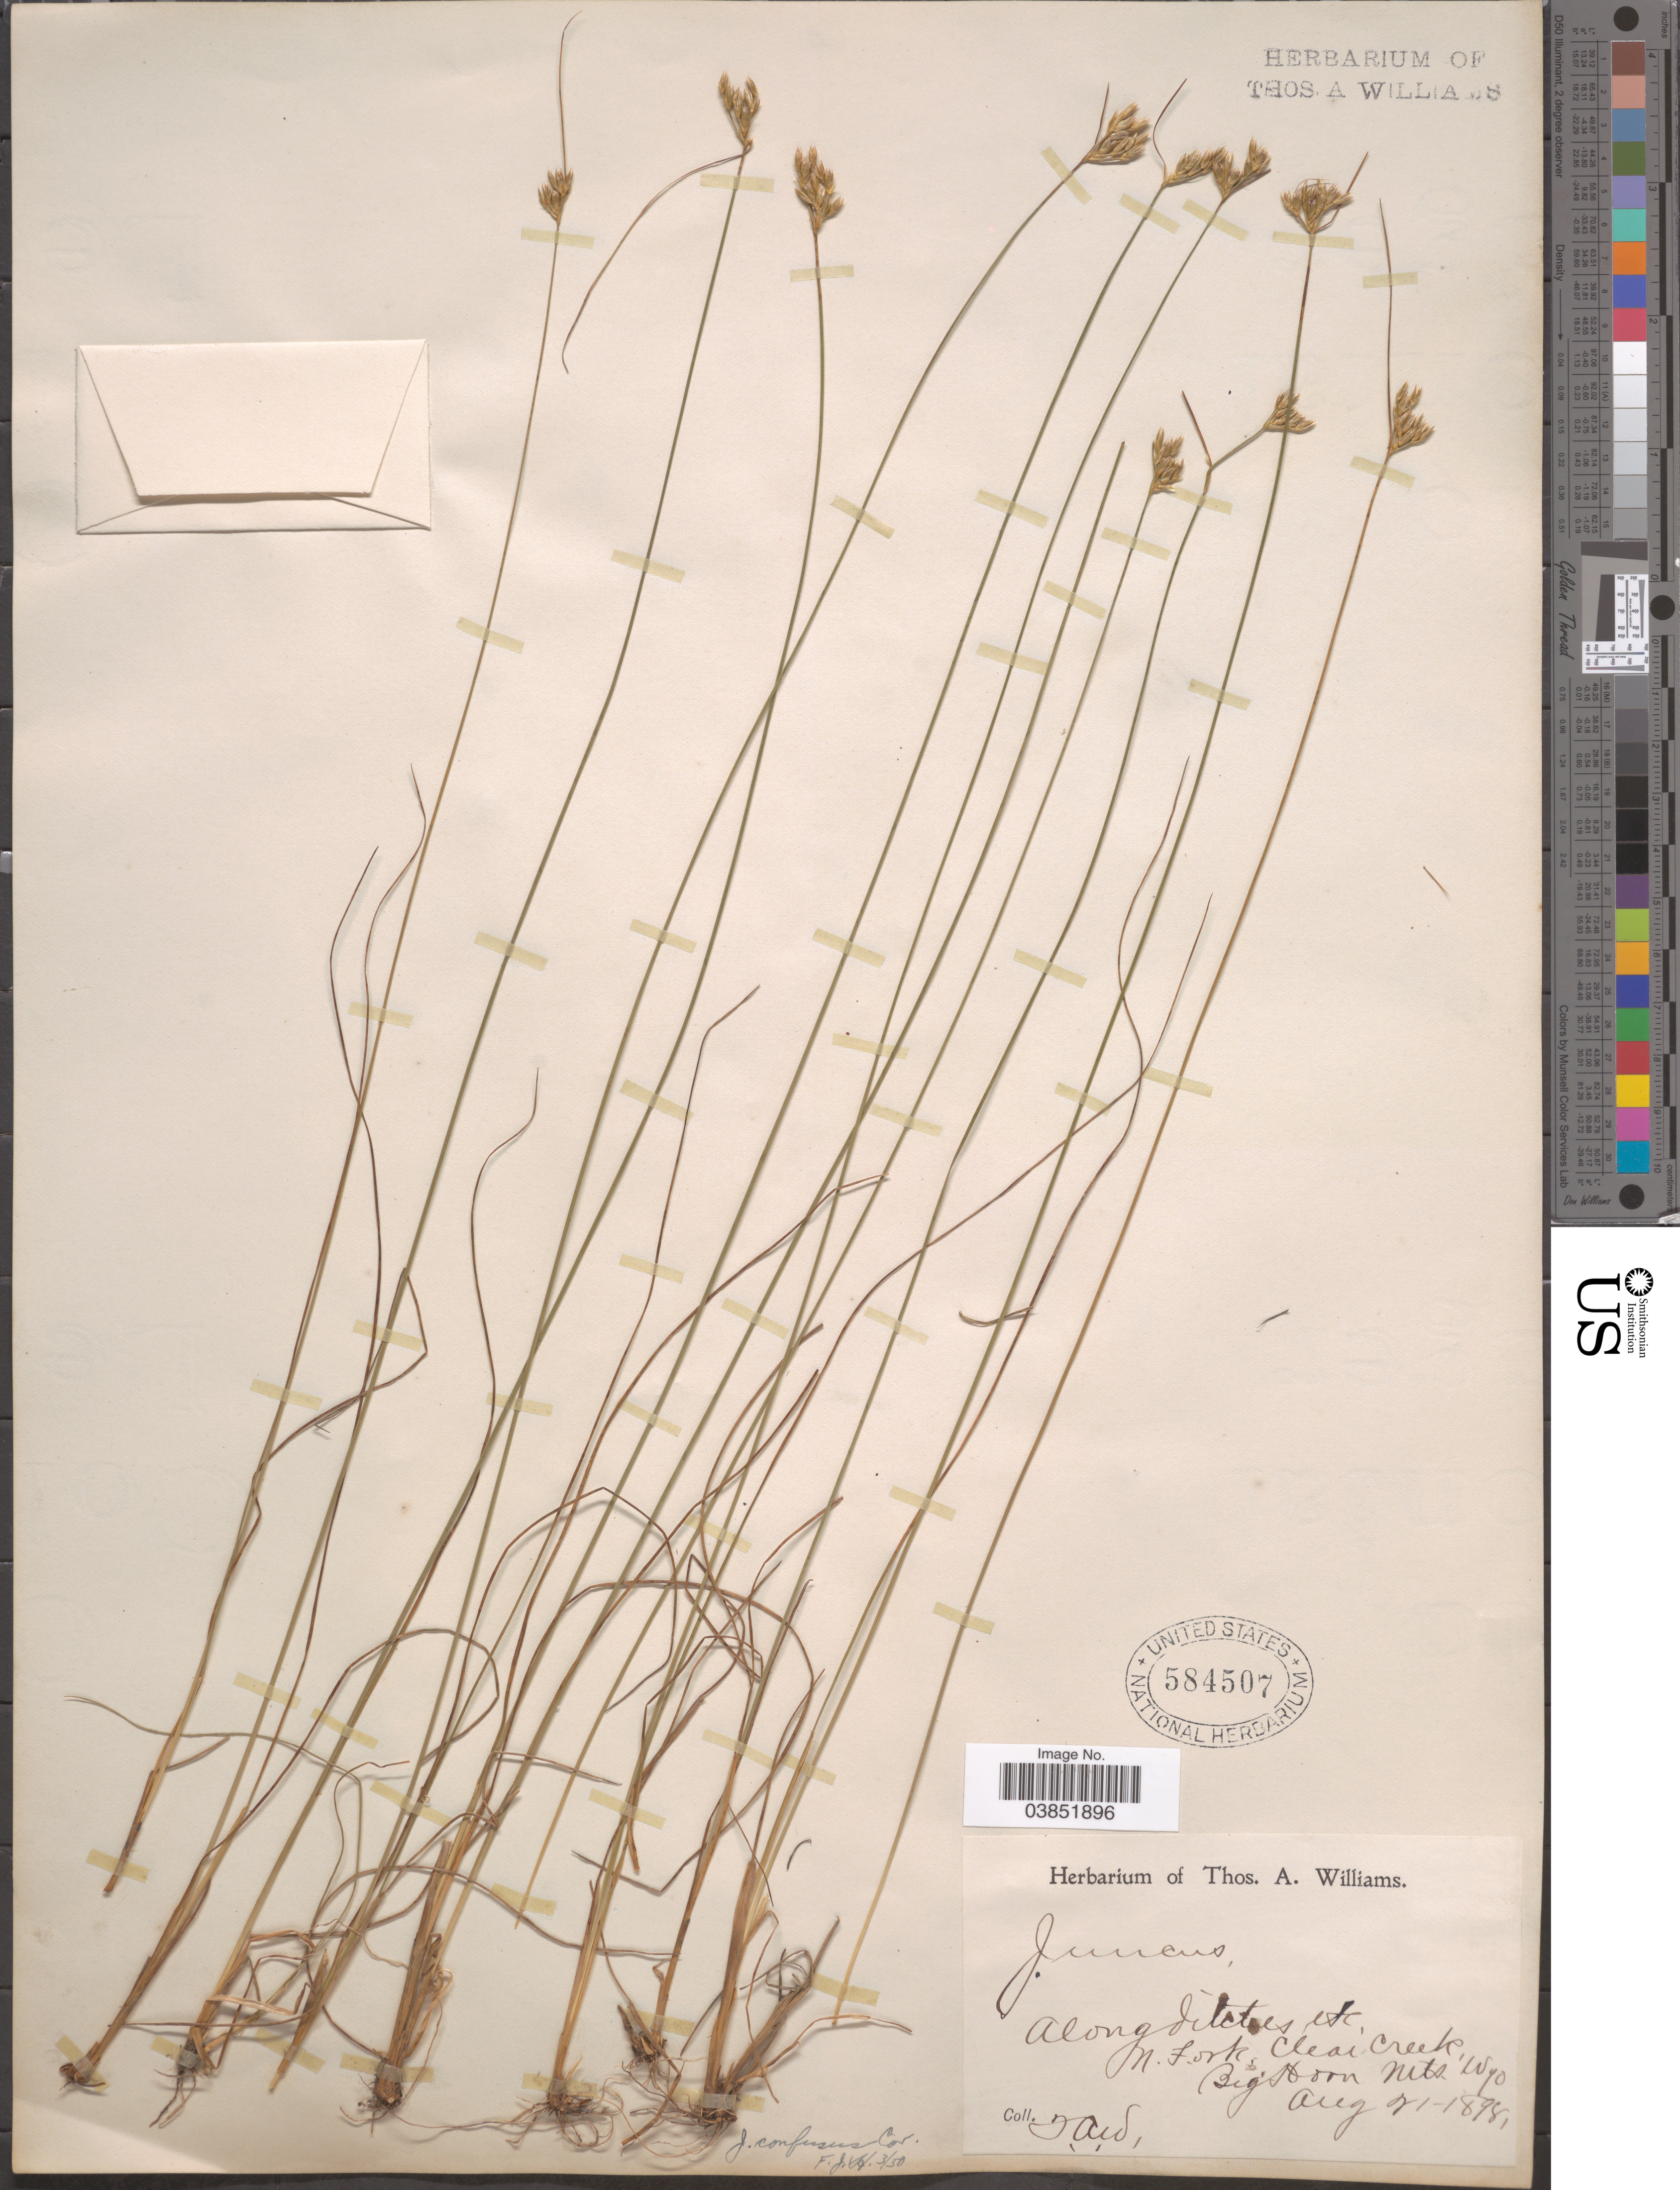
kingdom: Plantae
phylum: Tracheophyta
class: Liliopsida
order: Poales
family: Juncaceae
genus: Juncus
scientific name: Juncus confusus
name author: Coville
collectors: T. A. Williams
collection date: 1898-08-21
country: United States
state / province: Wyoming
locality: Along ditches etc. N. Fork. Clear Creek, Big Horn Mts.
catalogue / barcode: US 584507